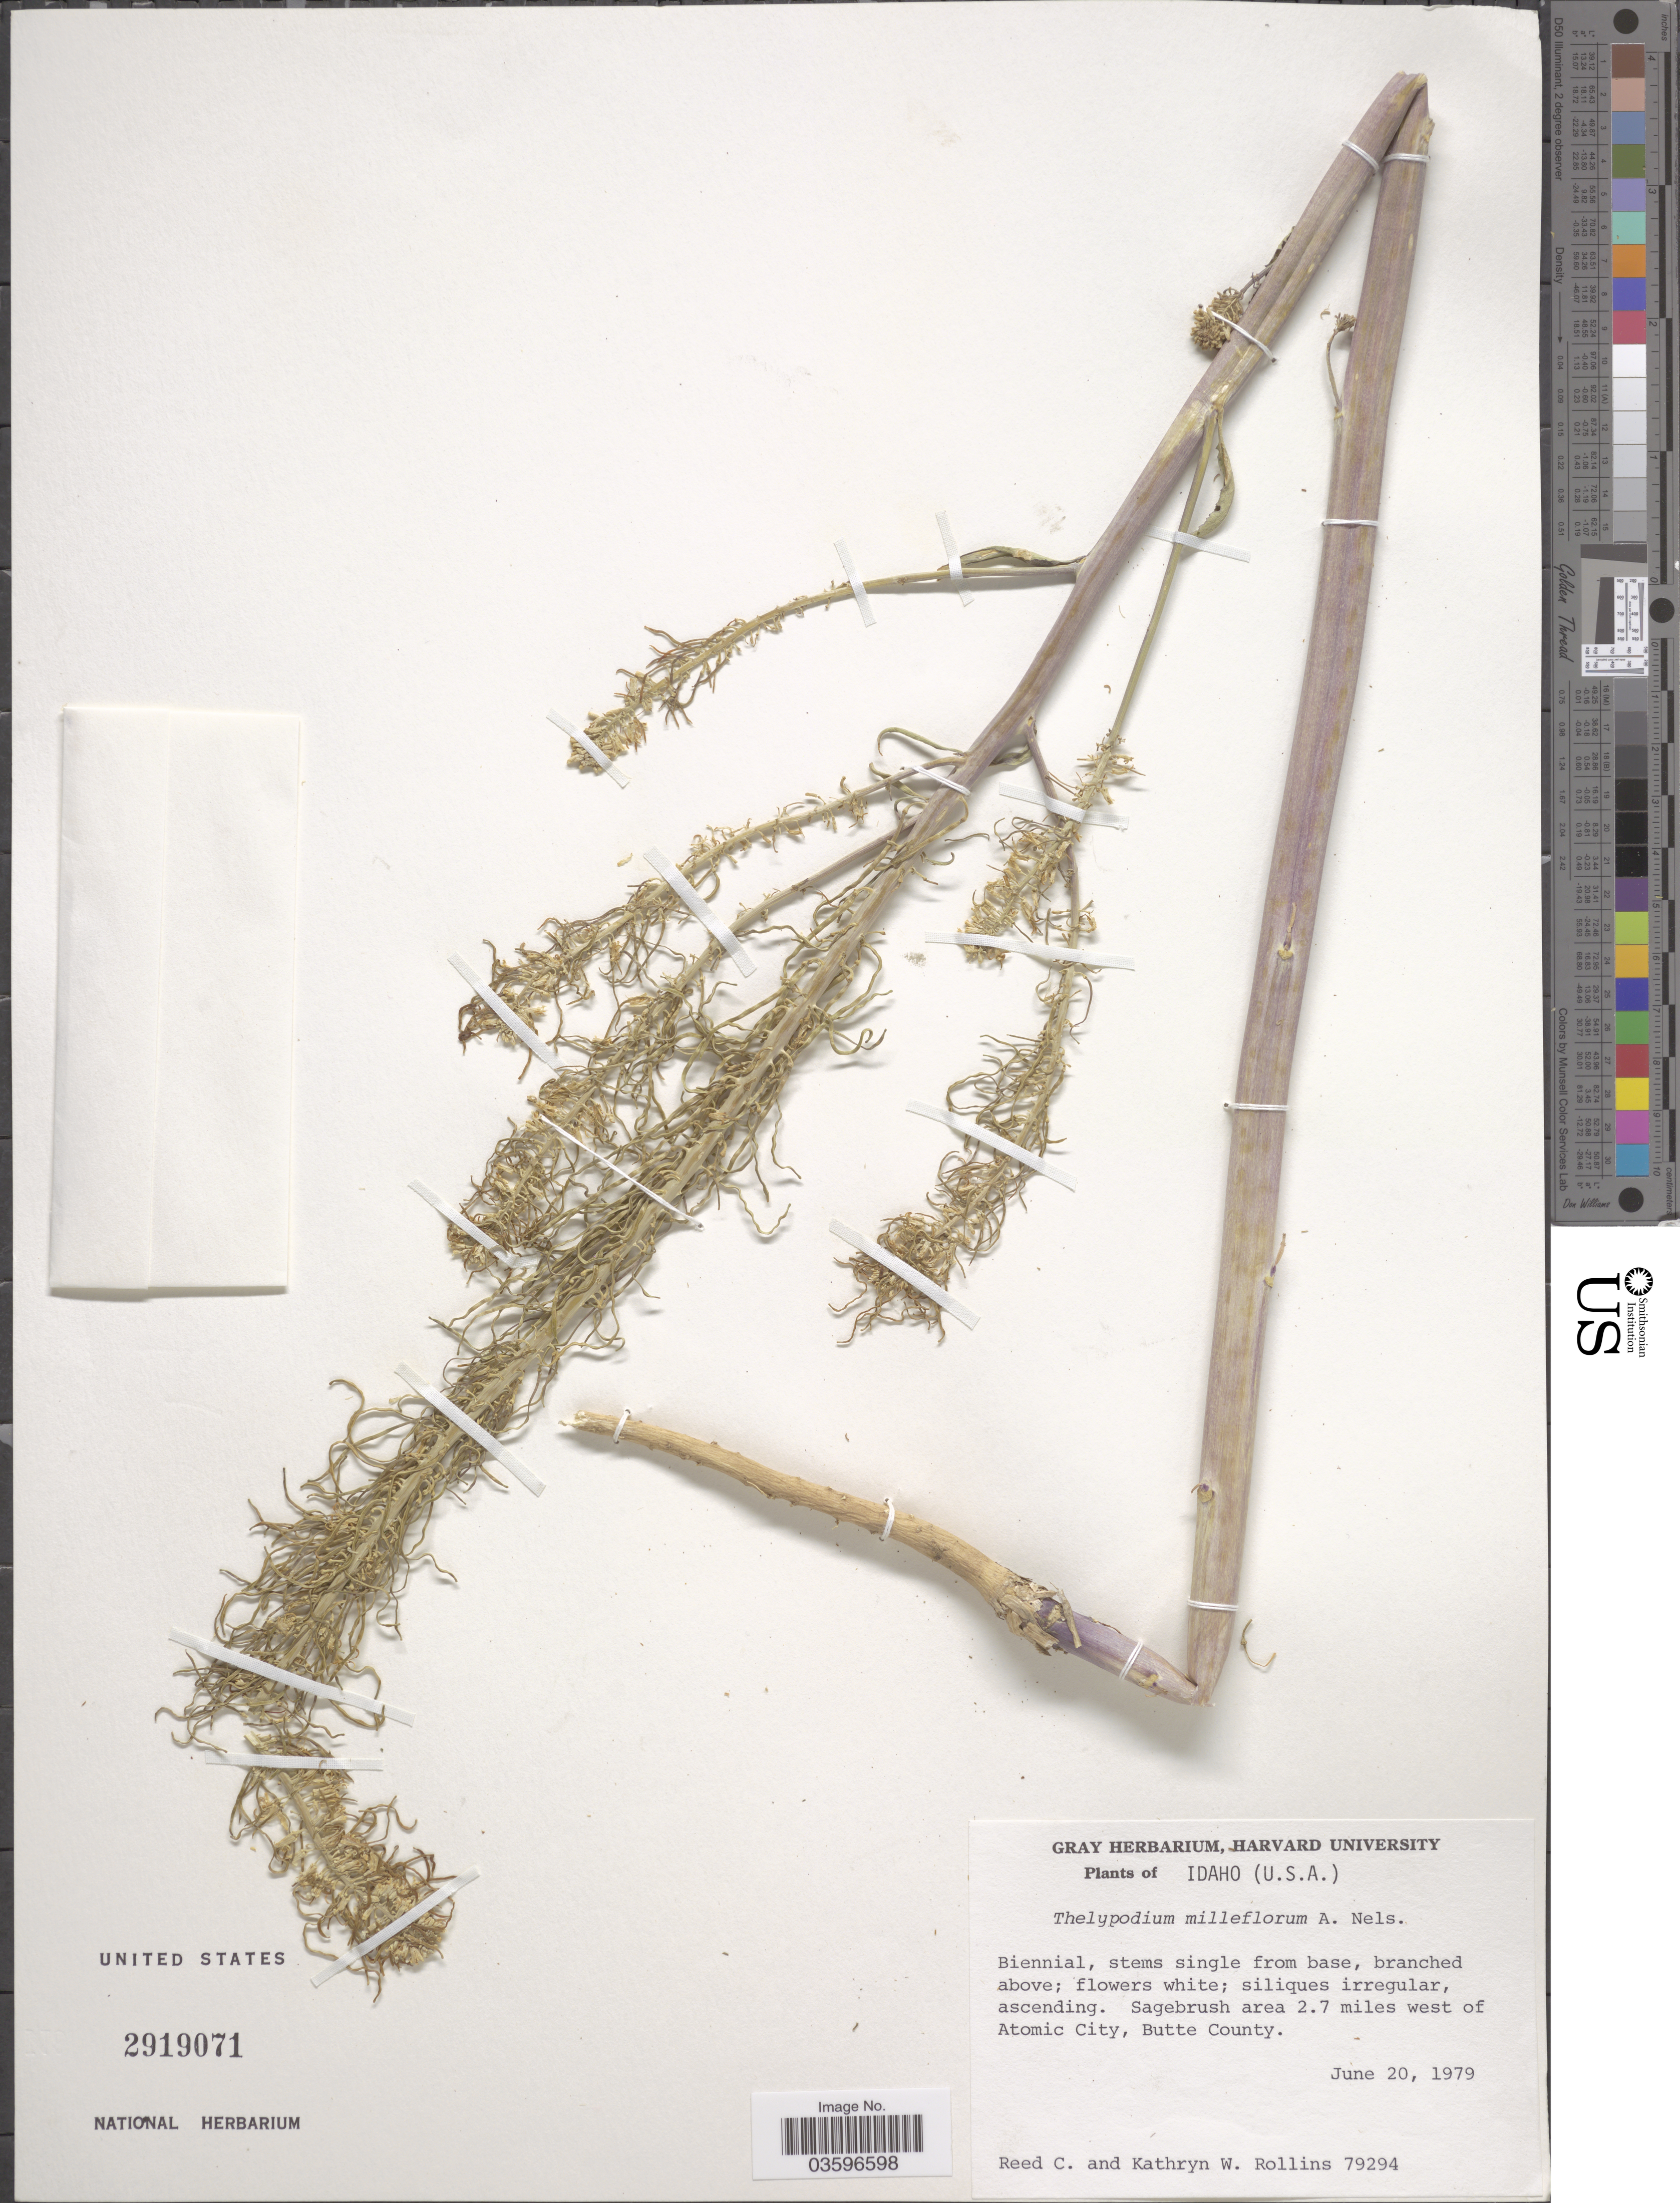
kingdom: Plantae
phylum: Tracheophyta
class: Magnoliopsida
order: Brassicales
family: Brassicaceae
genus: Thelypodium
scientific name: Thelypodium milleflorum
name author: A. Nelson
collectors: R. C. Rollins & K. W. Rollins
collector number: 79294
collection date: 1979-06-20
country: United States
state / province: Idaho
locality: Sagebrush area 2.7 miles west of Atomic City, Butte County.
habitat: sagebrush area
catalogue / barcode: US 2919071